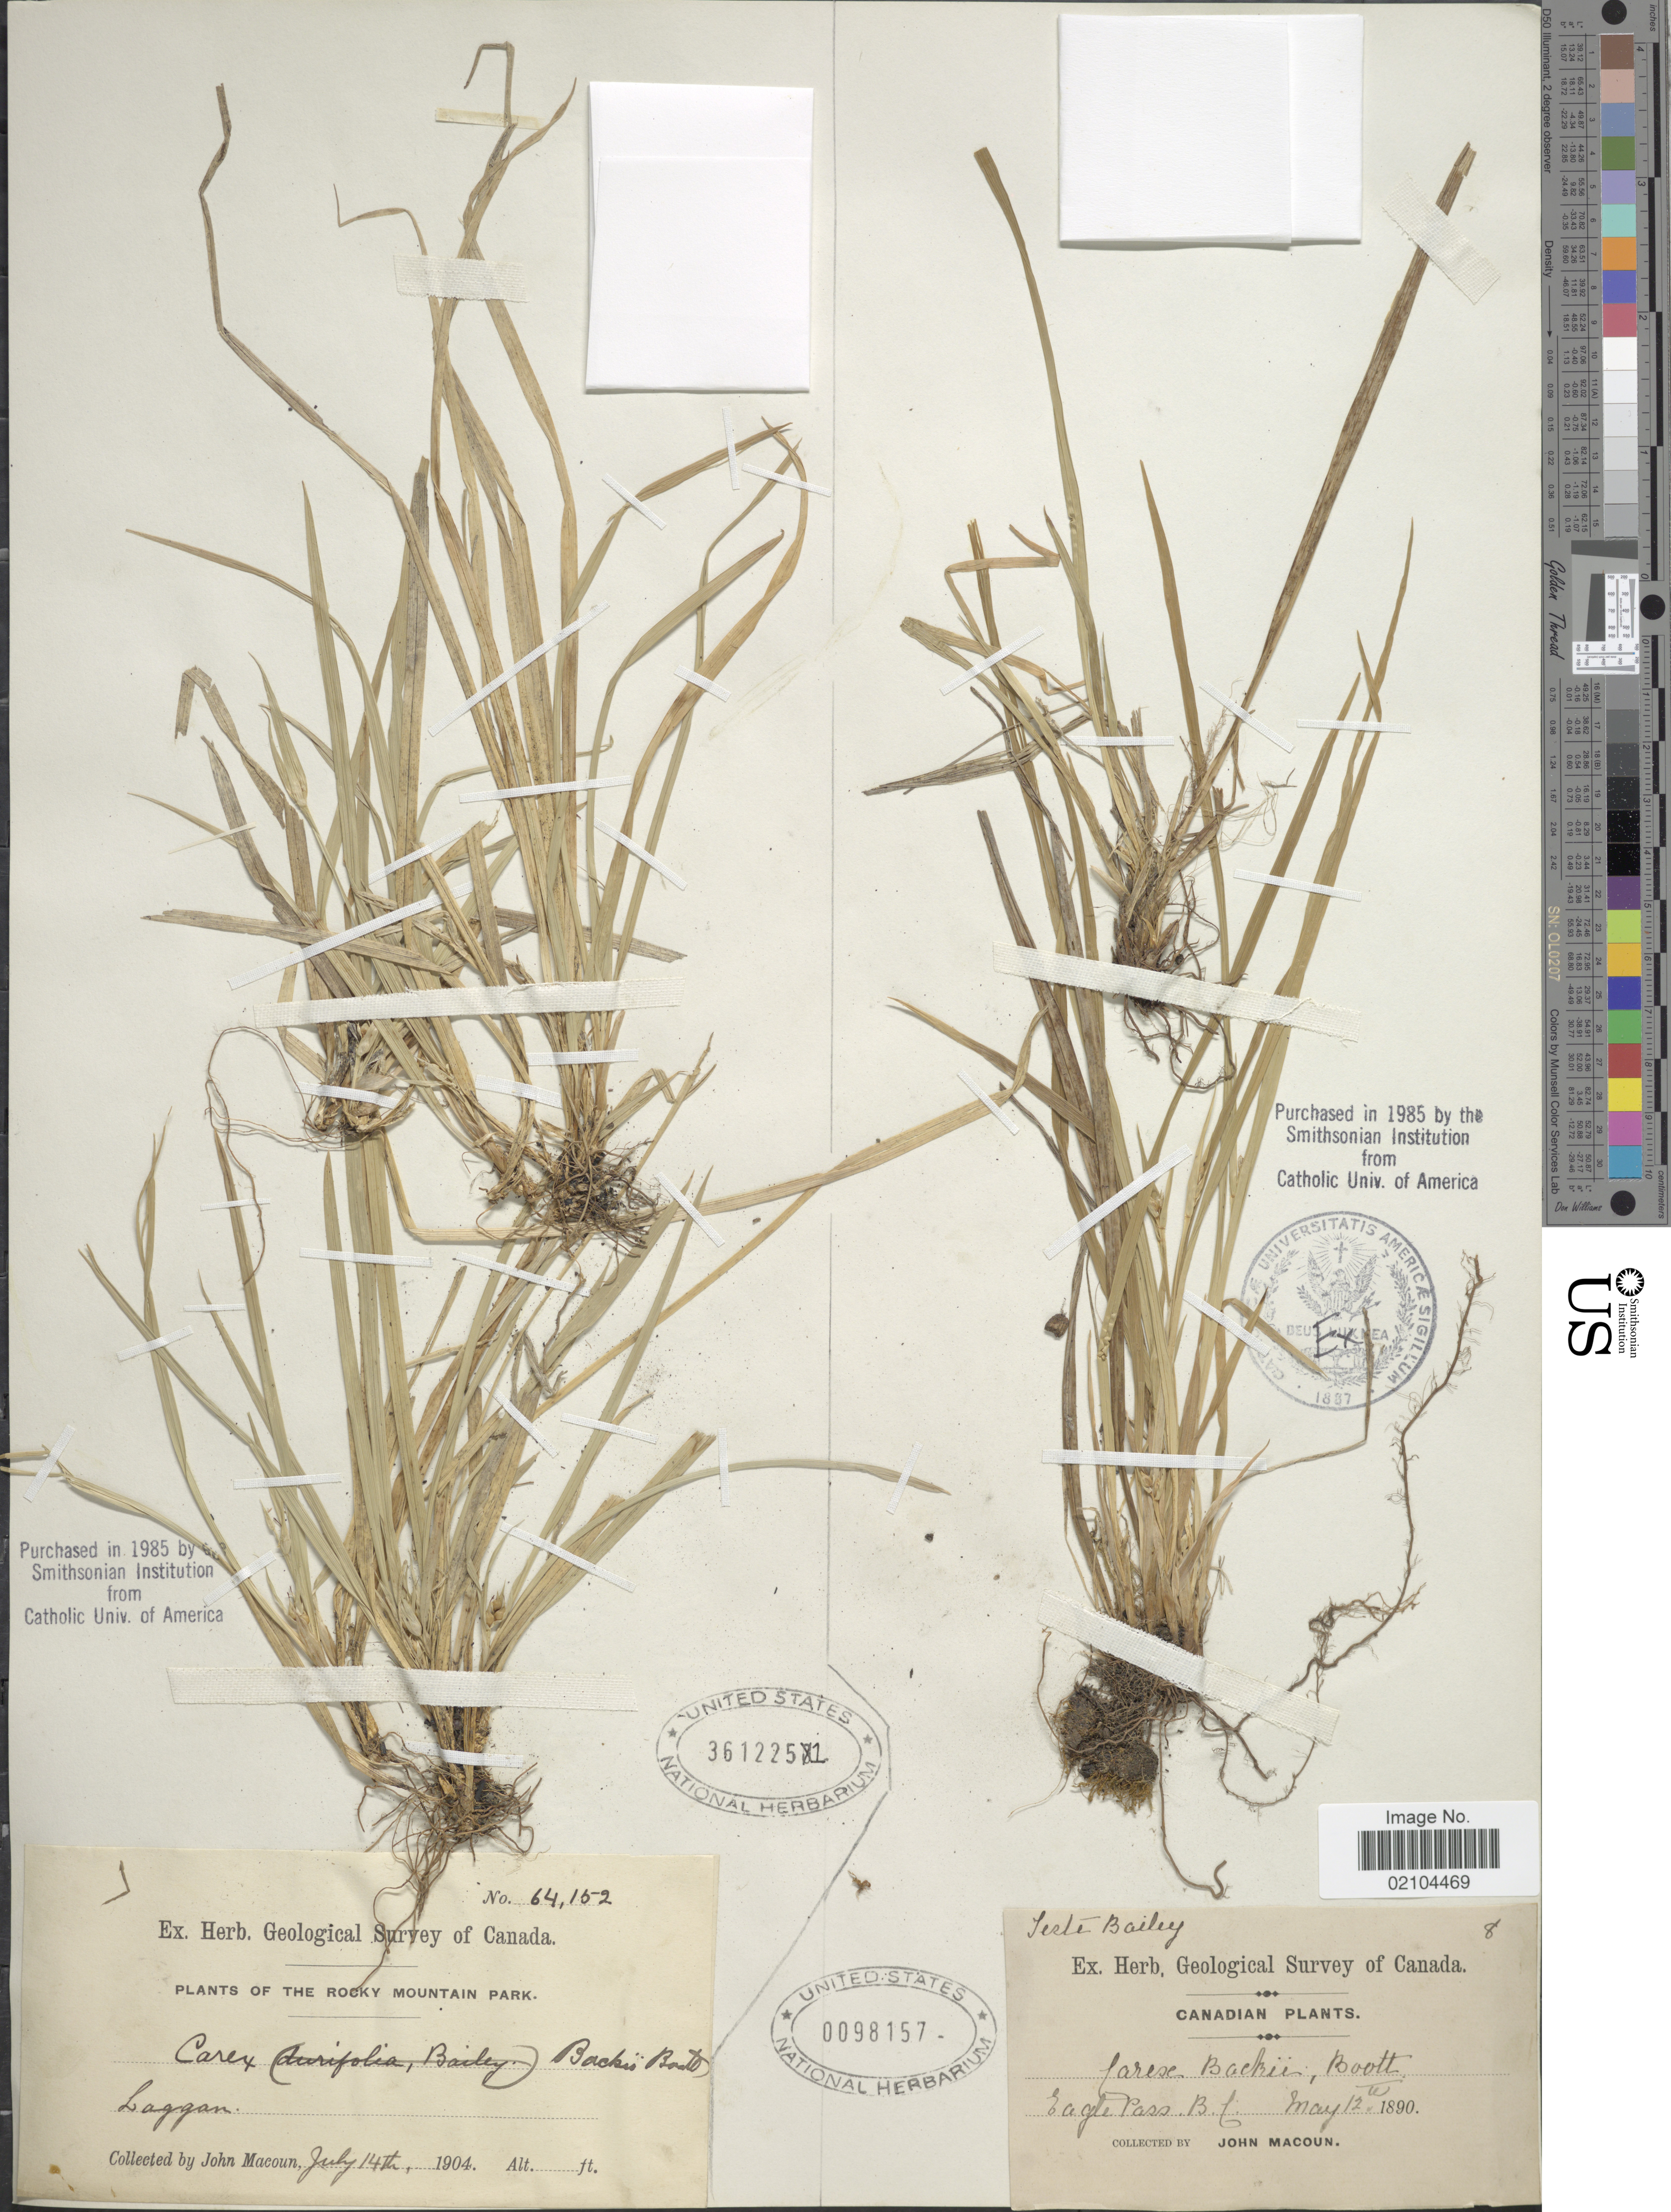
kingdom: Plantae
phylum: Tracheophyta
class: Liliopsida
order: Poales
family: Cyperaceae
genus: Carex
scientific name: Carex backii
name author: Boott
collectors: J. Macoun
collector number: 8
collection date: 1890-05-12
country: Canada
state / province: British Columbia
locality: Eagle Pass.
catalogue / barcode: US 98157-2